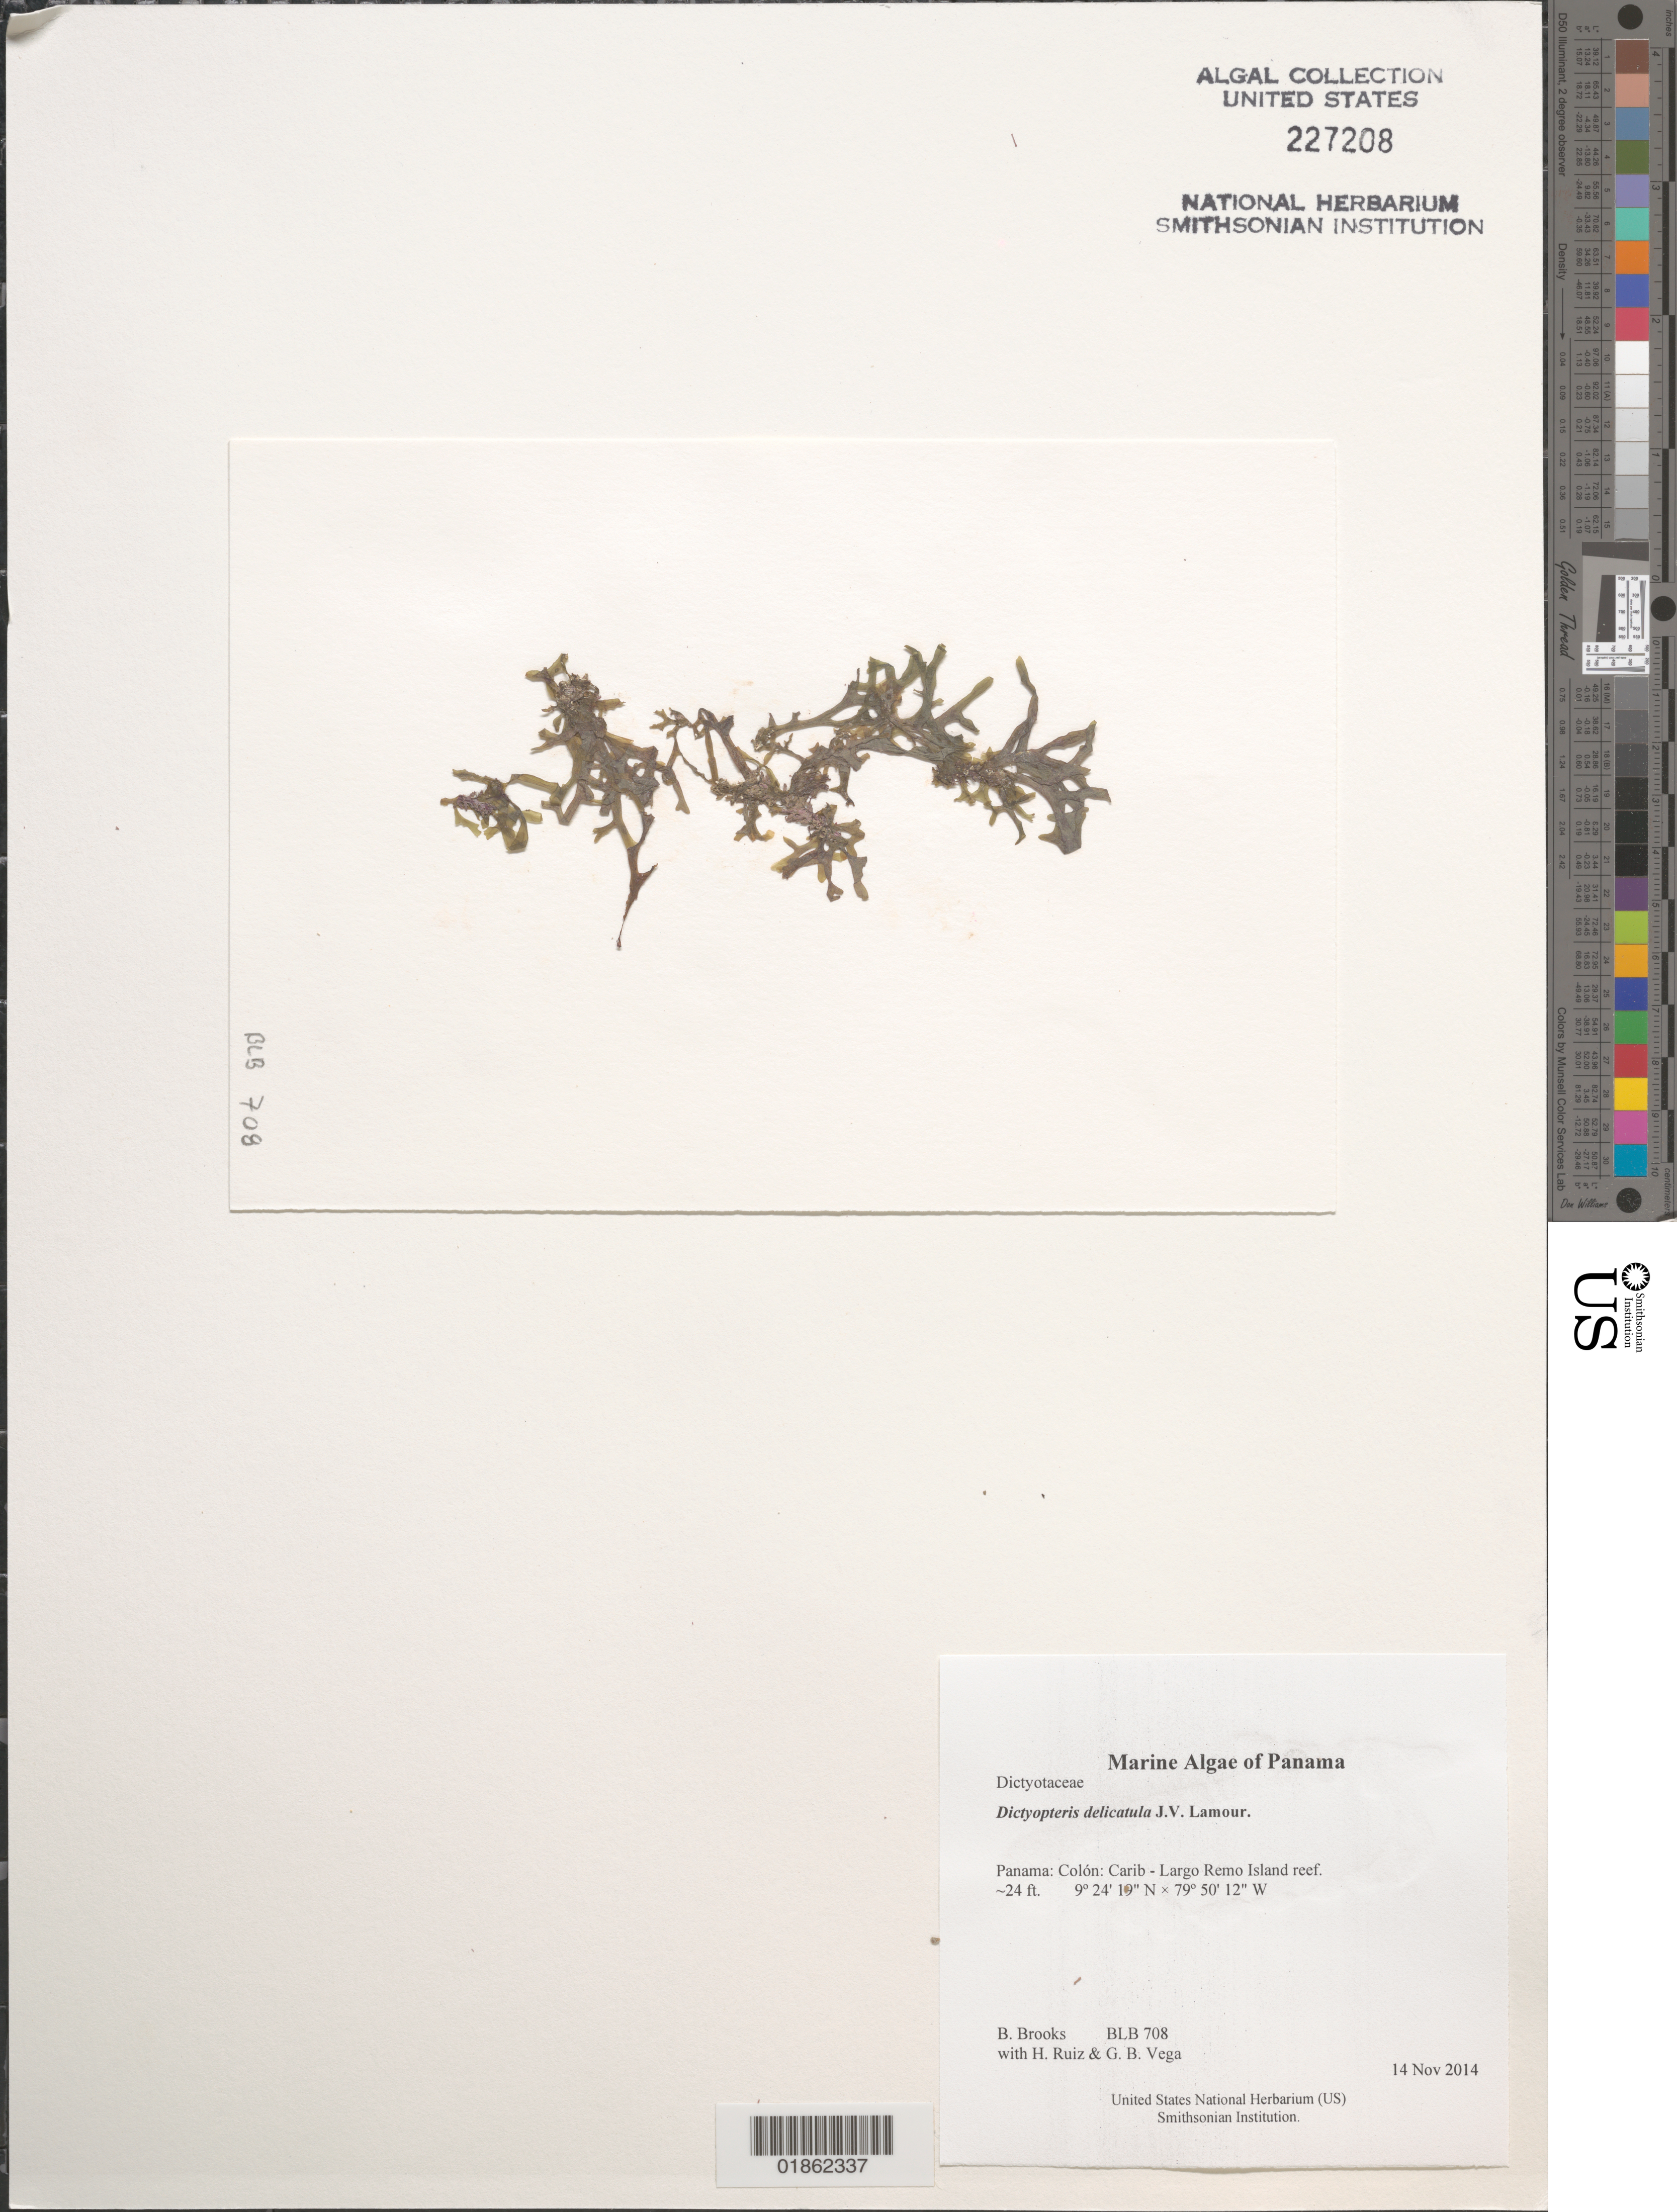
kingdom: Chromista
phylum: Ochrophyta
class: Phaeophyceae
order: Dictyotales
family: Dictyotaceae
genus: Dictyopteris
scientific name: Dictyopteris delicatula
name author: J.V.Lamouroux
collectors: B. Brooks, H. Ruiz & G. B. Vega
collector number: BLB 708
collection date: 2014-11-14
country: Panama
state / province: Colón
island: Largo Remo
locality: Carib - Largo Remo Island reef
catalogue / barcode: US 227208